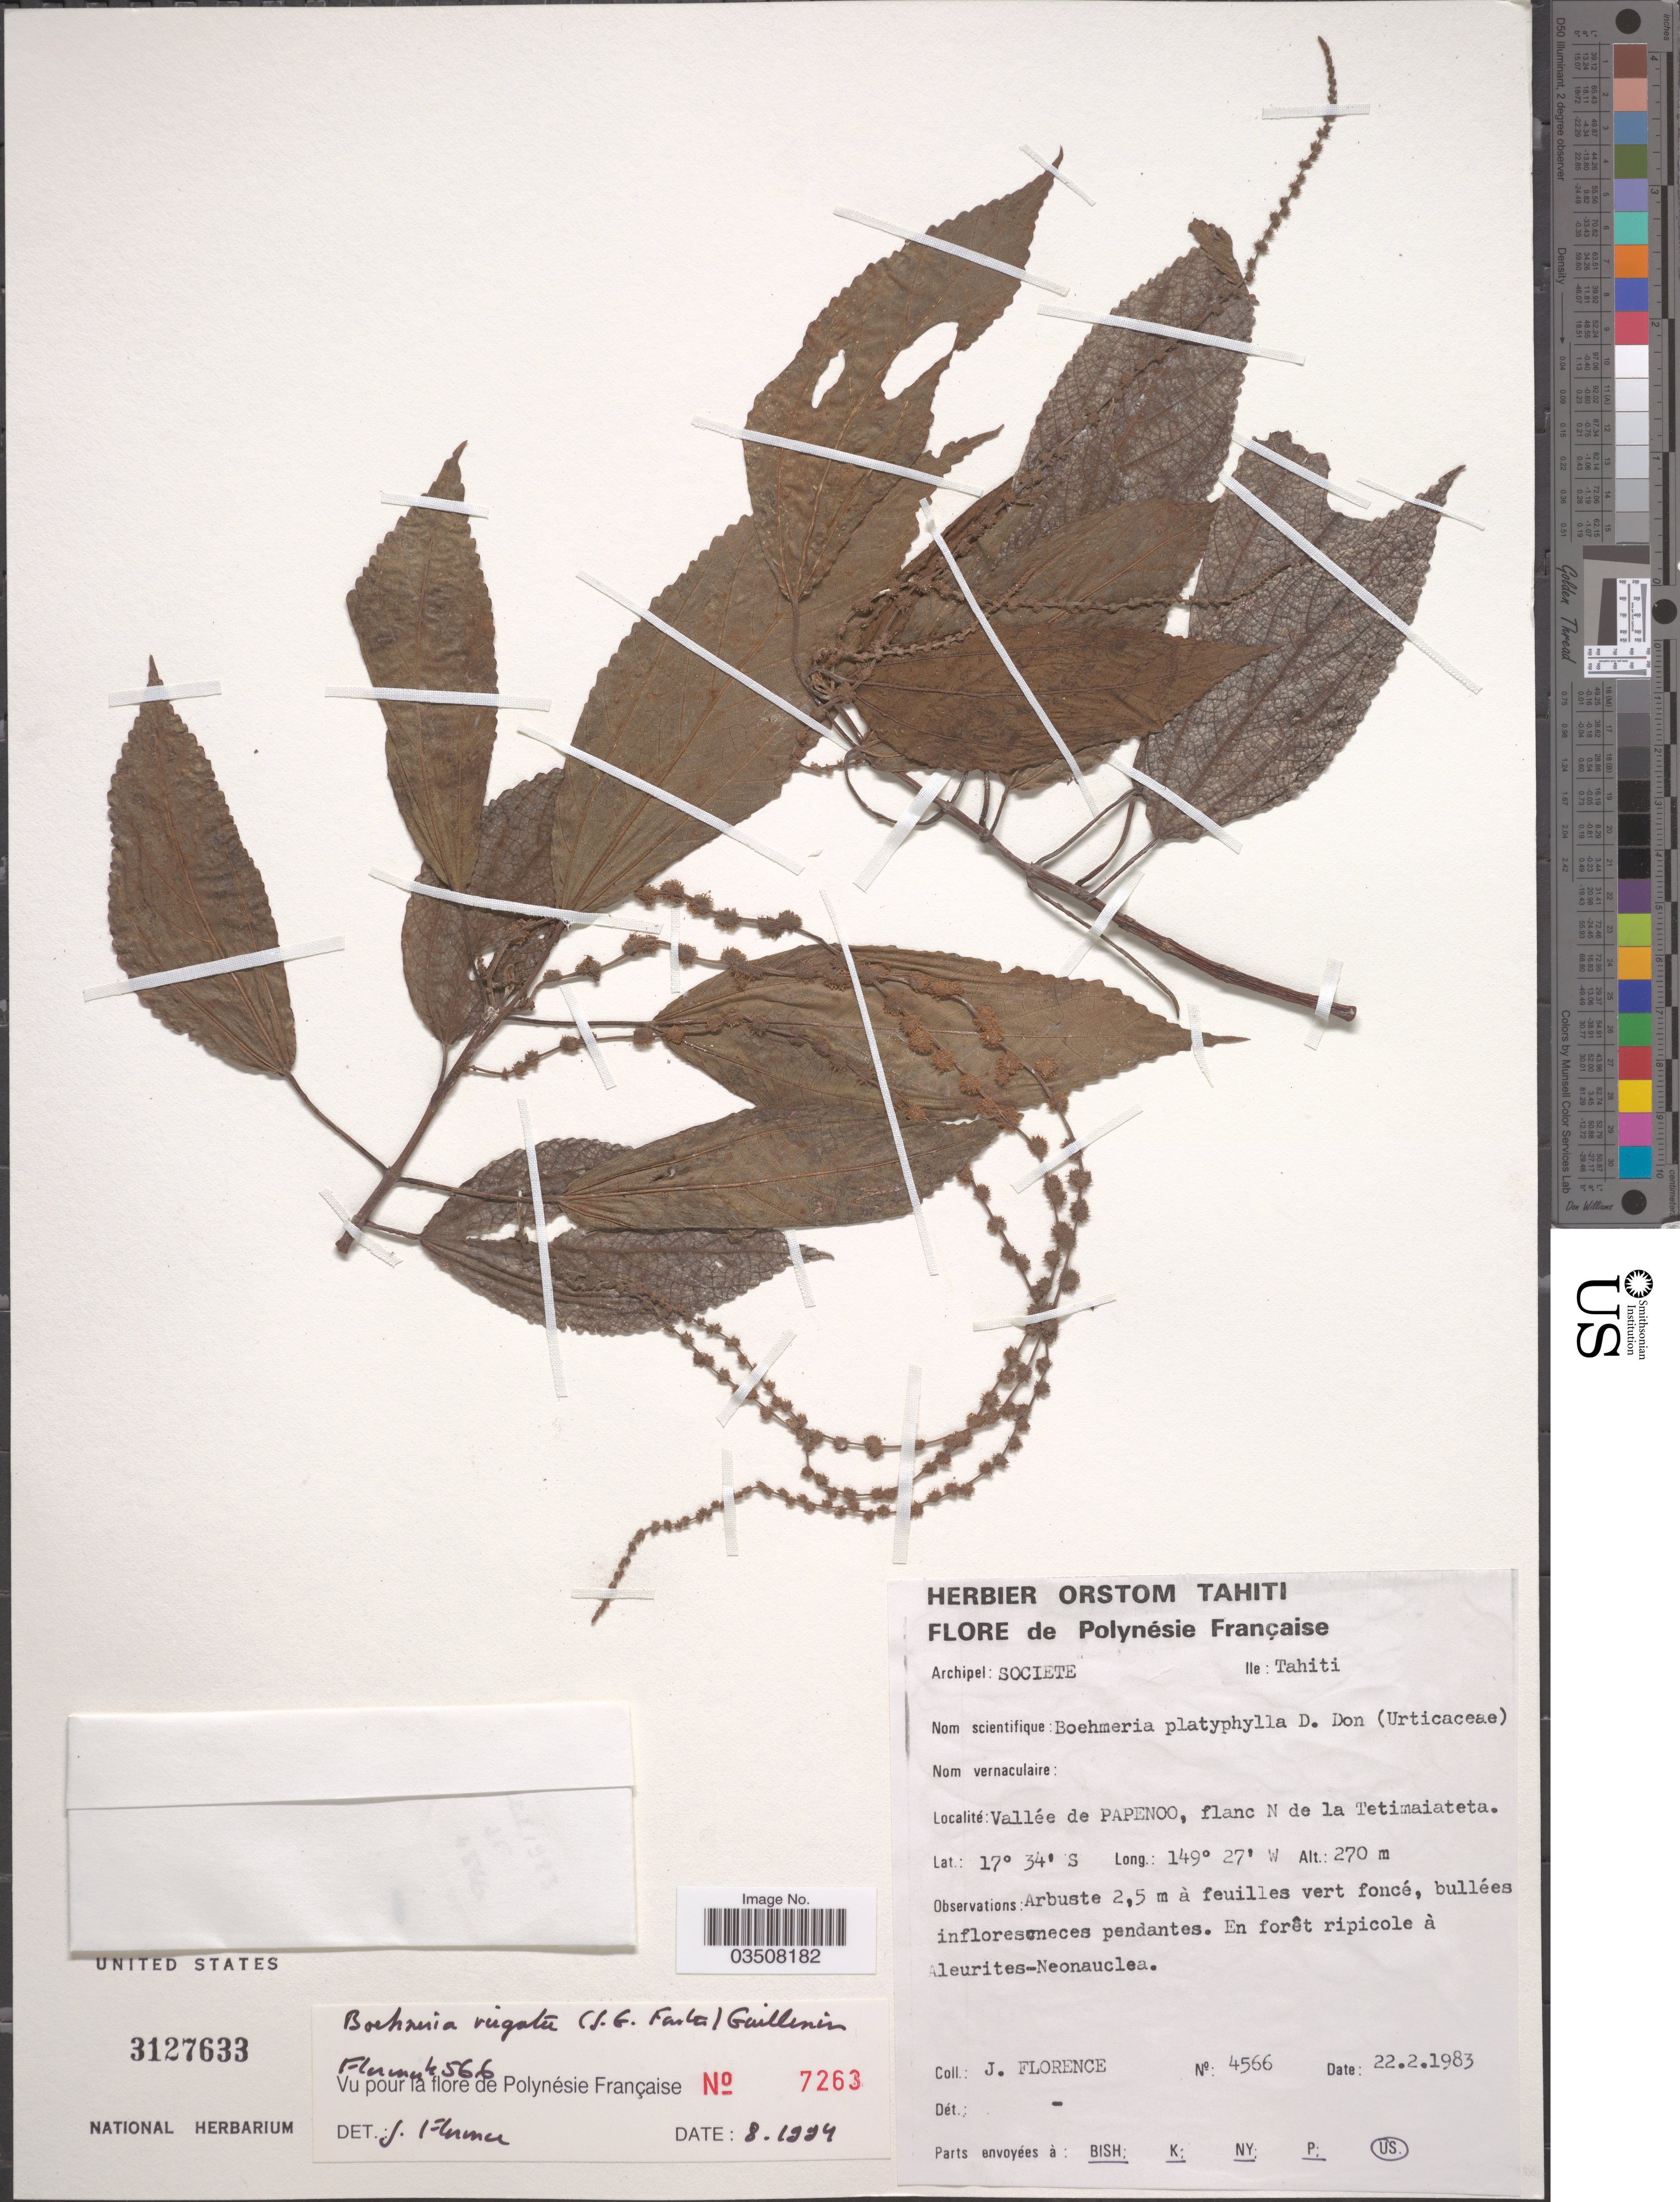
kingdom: Plantae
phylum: Tracheophyta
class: Magnoliopsida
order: Rosales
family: Urticaceae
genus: Boehmeria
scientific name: Boehmeria virgata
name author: (G. Forst.) Guill.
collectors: J. Florence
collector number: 4566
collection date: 1983-02-22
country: French Polynesia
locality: Polynésie Française. Archipel: Societe, Ile: Tahiti. Vallée de Papenoo, flanc N de la Tetimaiateta.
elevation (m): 270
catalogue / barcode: US 3127633